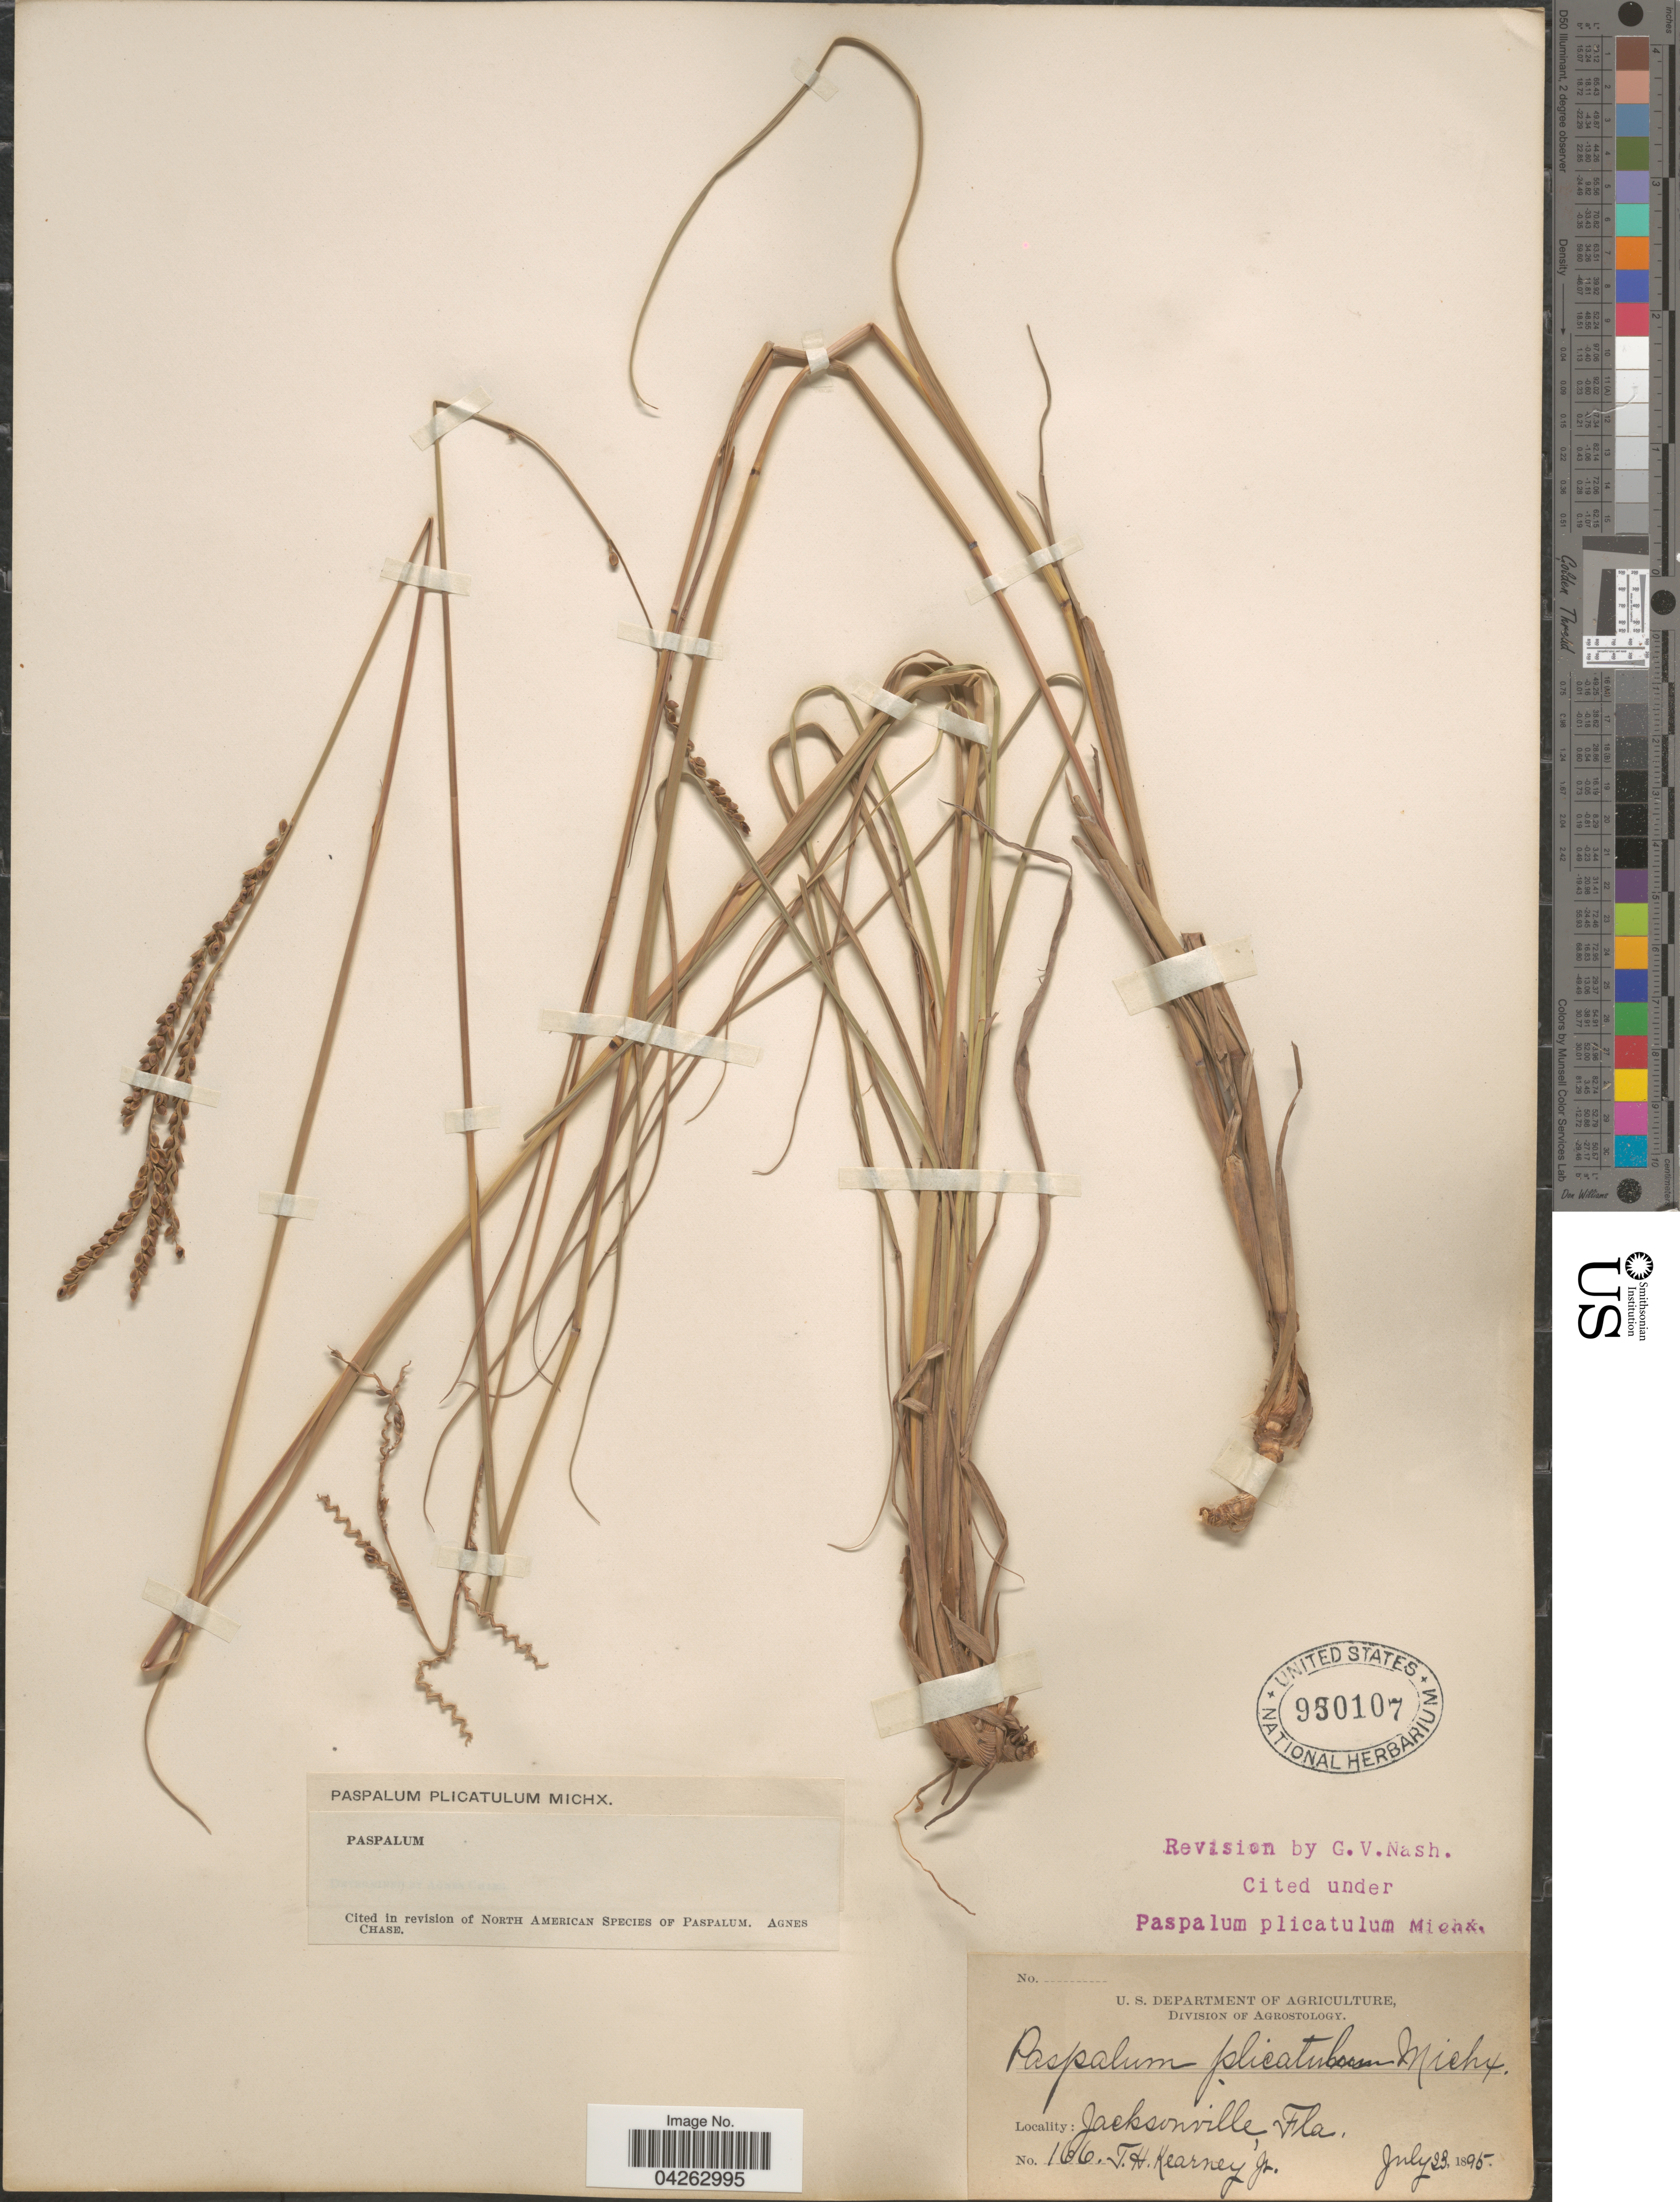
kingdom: Plantae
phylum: Tracheophyta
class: Liliopsida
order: Poales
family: Poaceae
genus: Paspalum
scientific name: Paspalum plicatulum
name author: Michx.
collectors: T. H. Kearney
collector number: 166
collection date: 1895-07-23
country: United States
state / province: Florida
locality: Jacksonville.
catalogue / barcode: US 950107